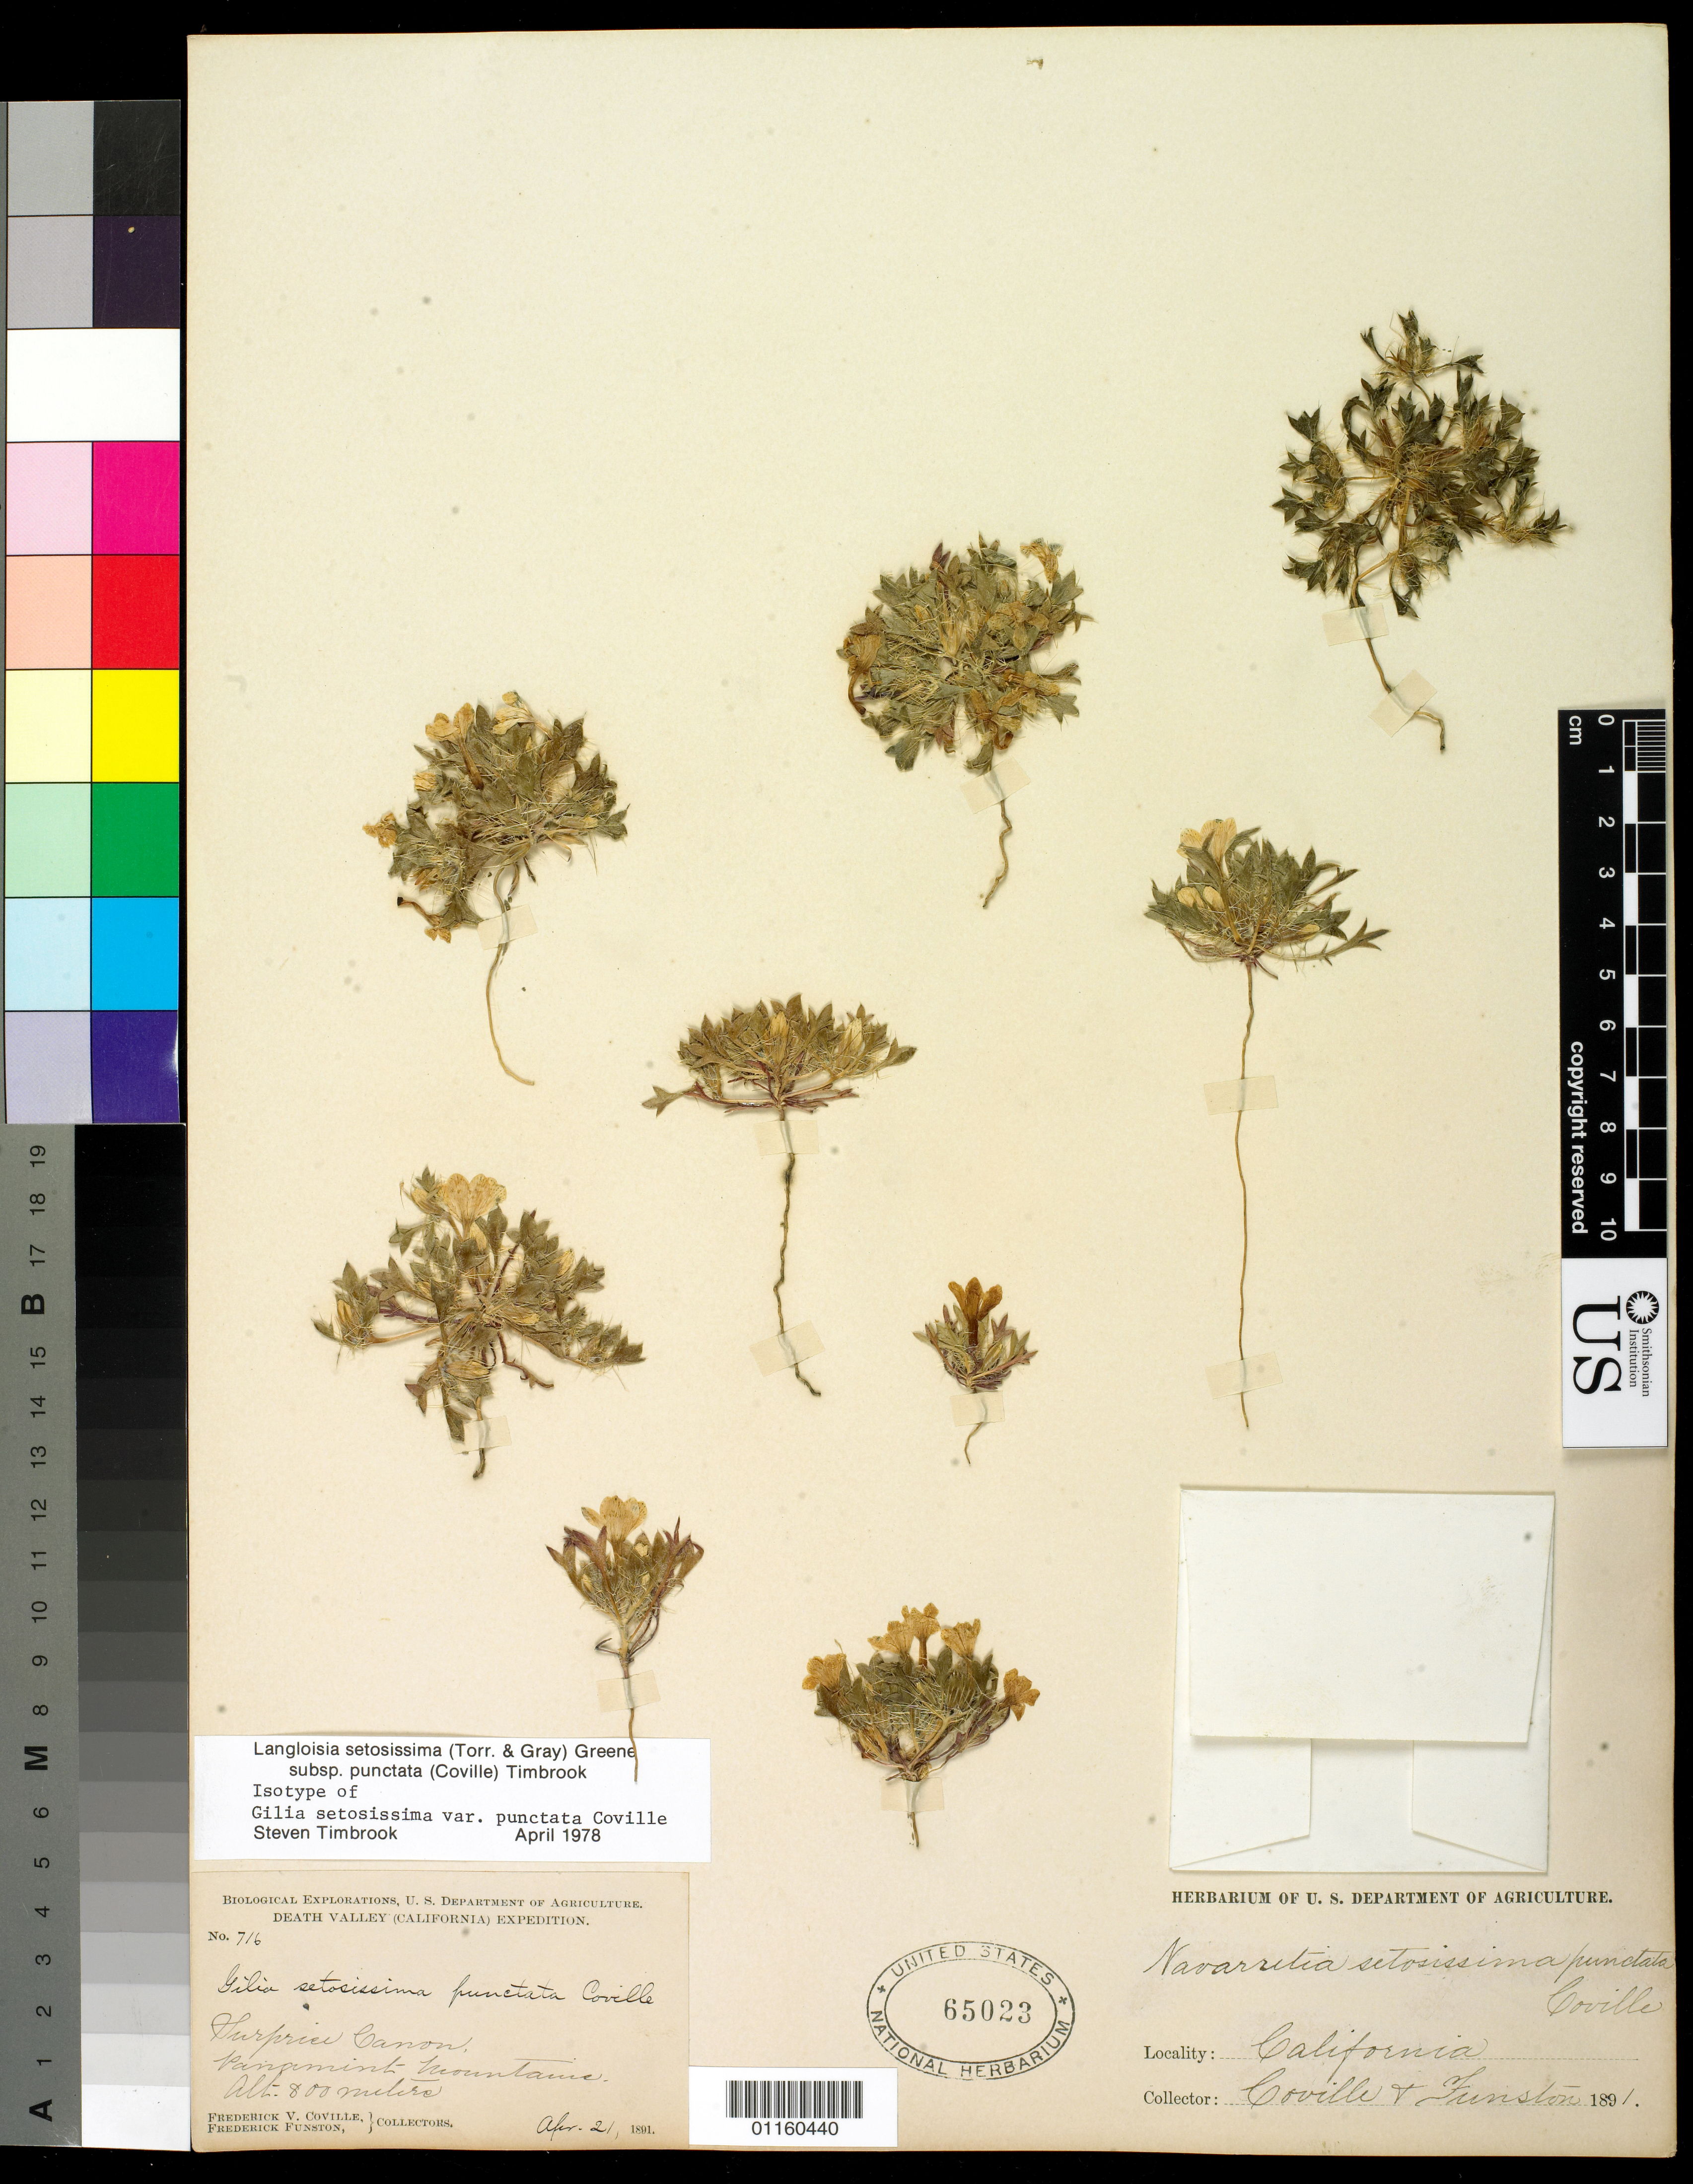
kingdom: Plantae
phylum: Tracheophyta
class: Magnoliopsida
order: Ericales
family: Polemoniaceae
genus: Langloisia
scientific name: Langloisia setosissima subsp. punctata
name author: (A. Gray ex Coville) Timbrook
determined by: Timbrook, S.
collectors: F. V. Coville & F. Funston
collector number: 716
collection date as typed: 21 Apr 1891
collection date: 1891-04-21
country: United States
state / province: California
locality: Surprise Canyon, Panamint Mountains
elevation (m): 800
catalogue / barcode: US 65023